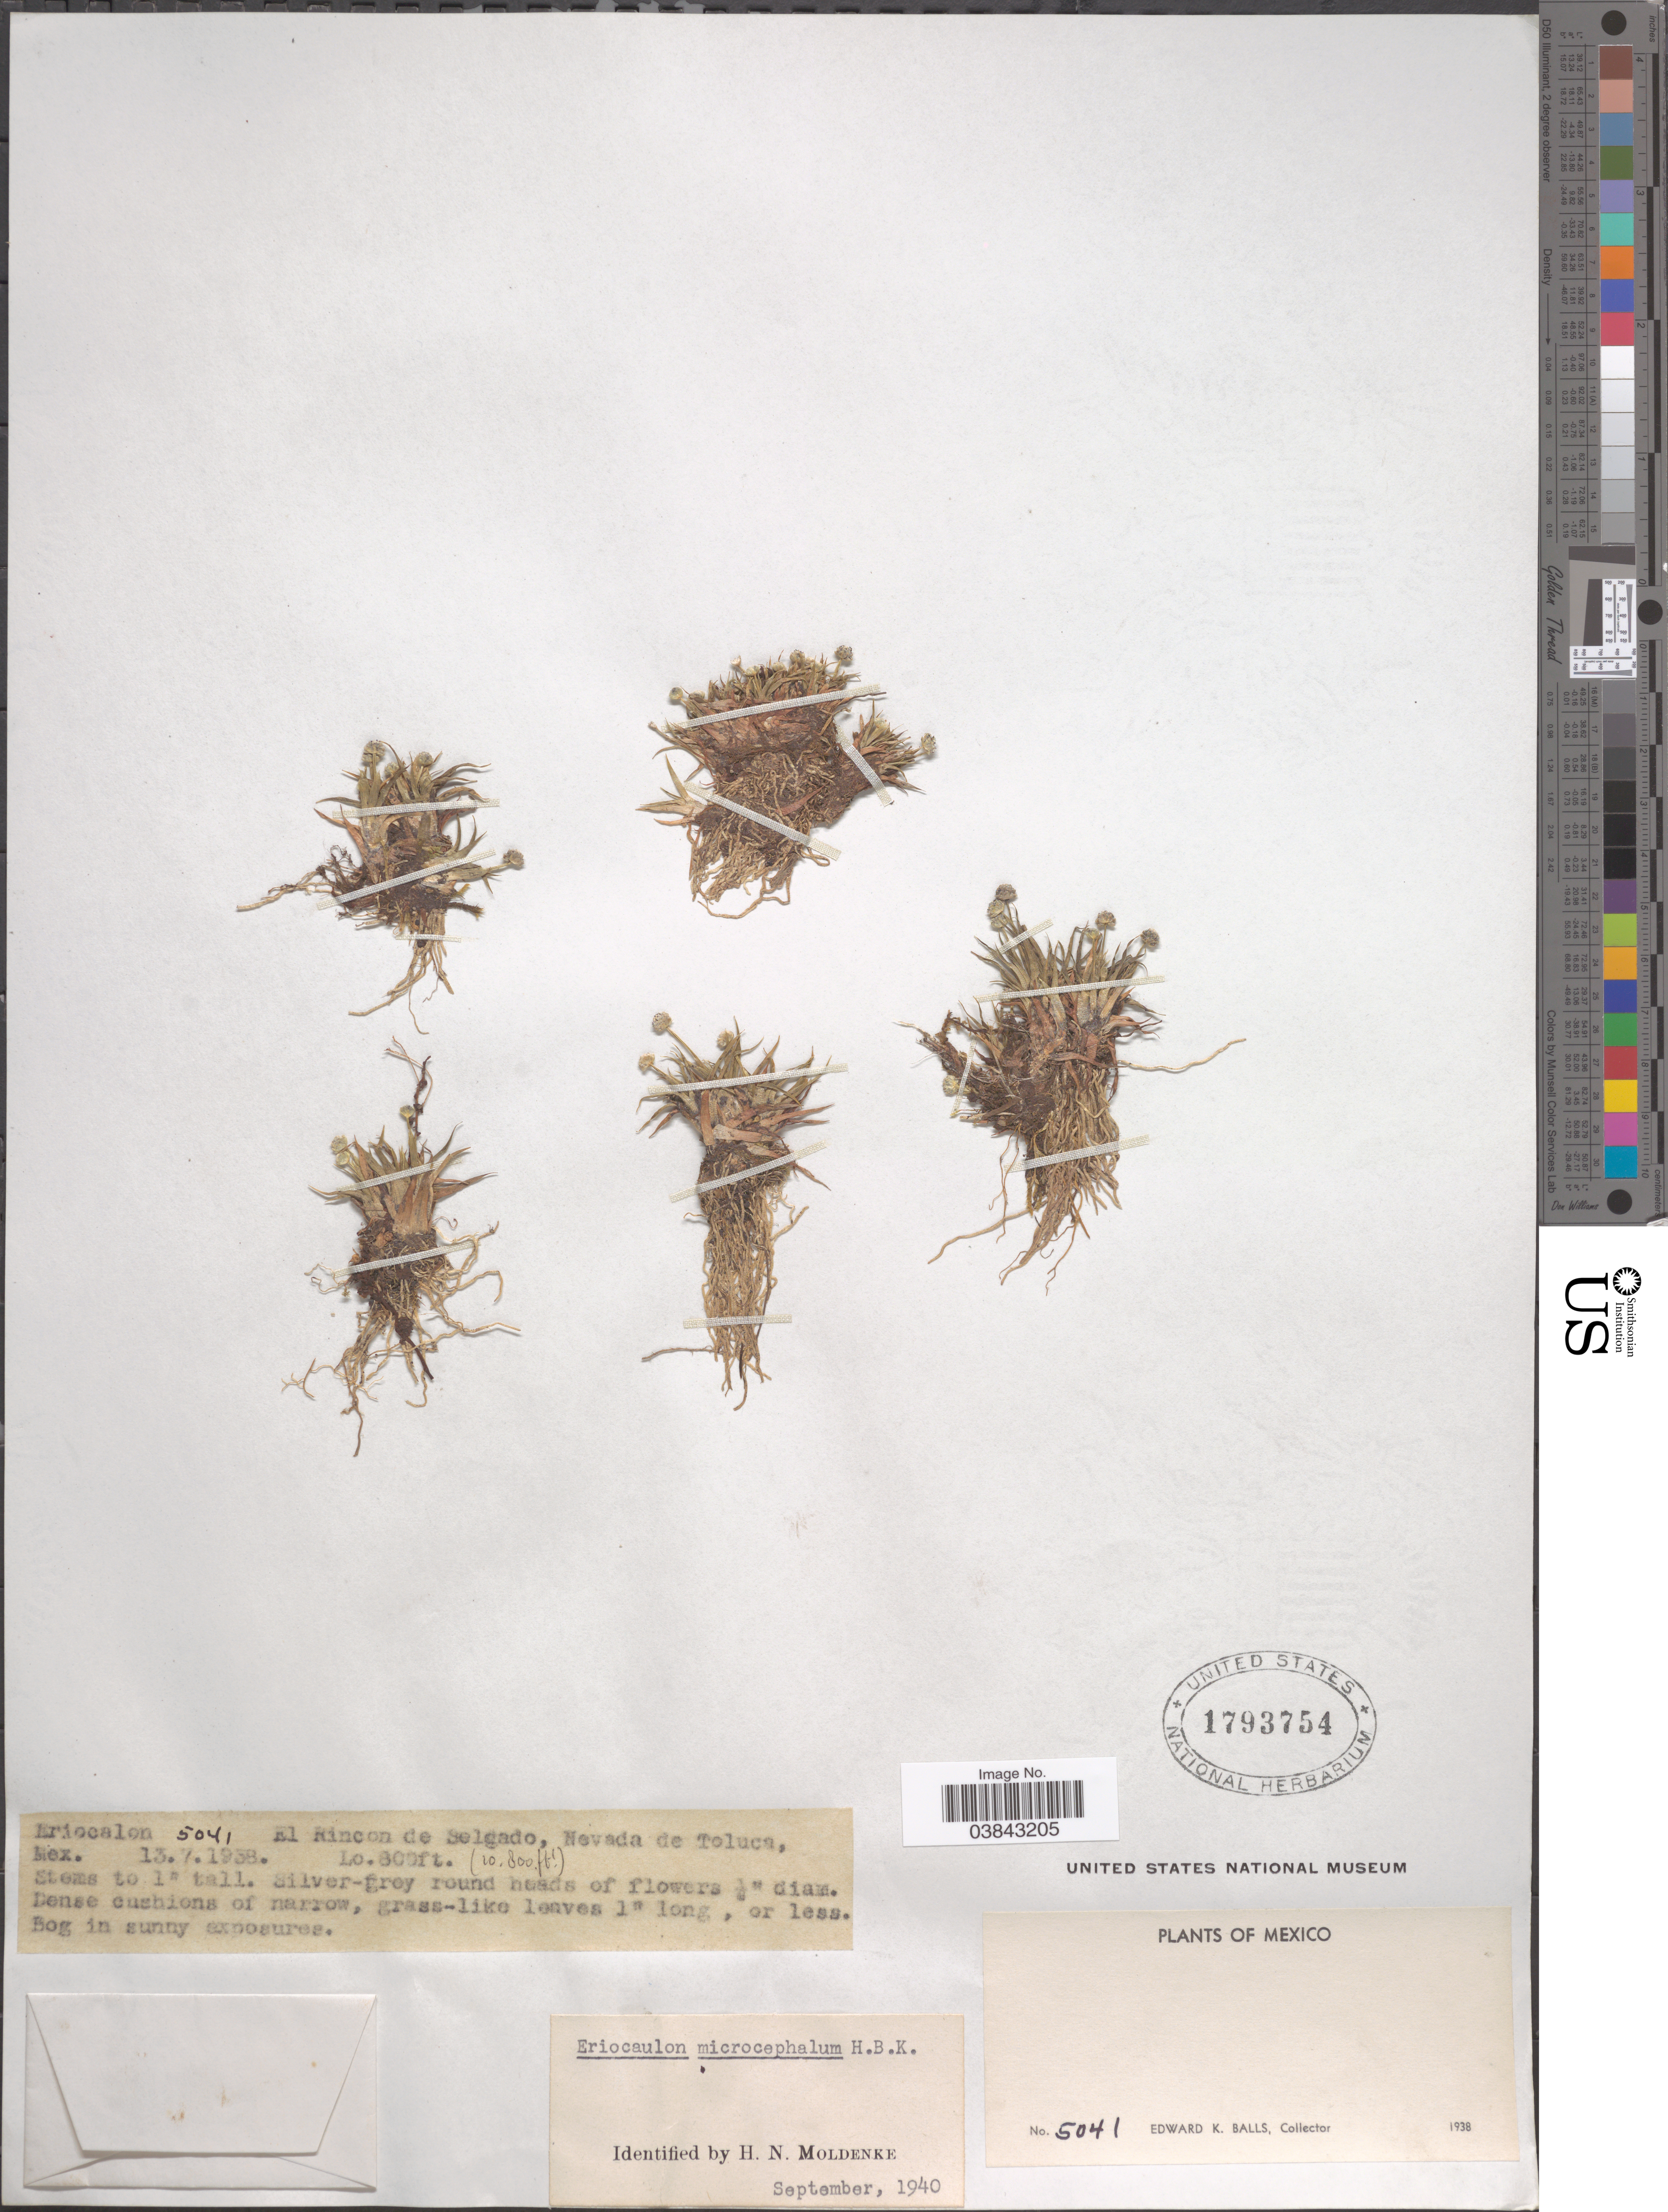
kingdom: Plantae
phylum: Tracheophyta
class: Liliopsida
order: Poales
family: Eriocaulaceae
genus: Eriocaulon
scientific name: Eriocaulon microcephalum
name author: Kunth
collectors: E. K. Balls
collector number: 5041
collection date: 1938-07-13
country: Mexico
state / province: México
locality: El Rincon de Selgado, Nevada de Toluca.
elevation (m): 3292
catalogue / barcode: US 1793754